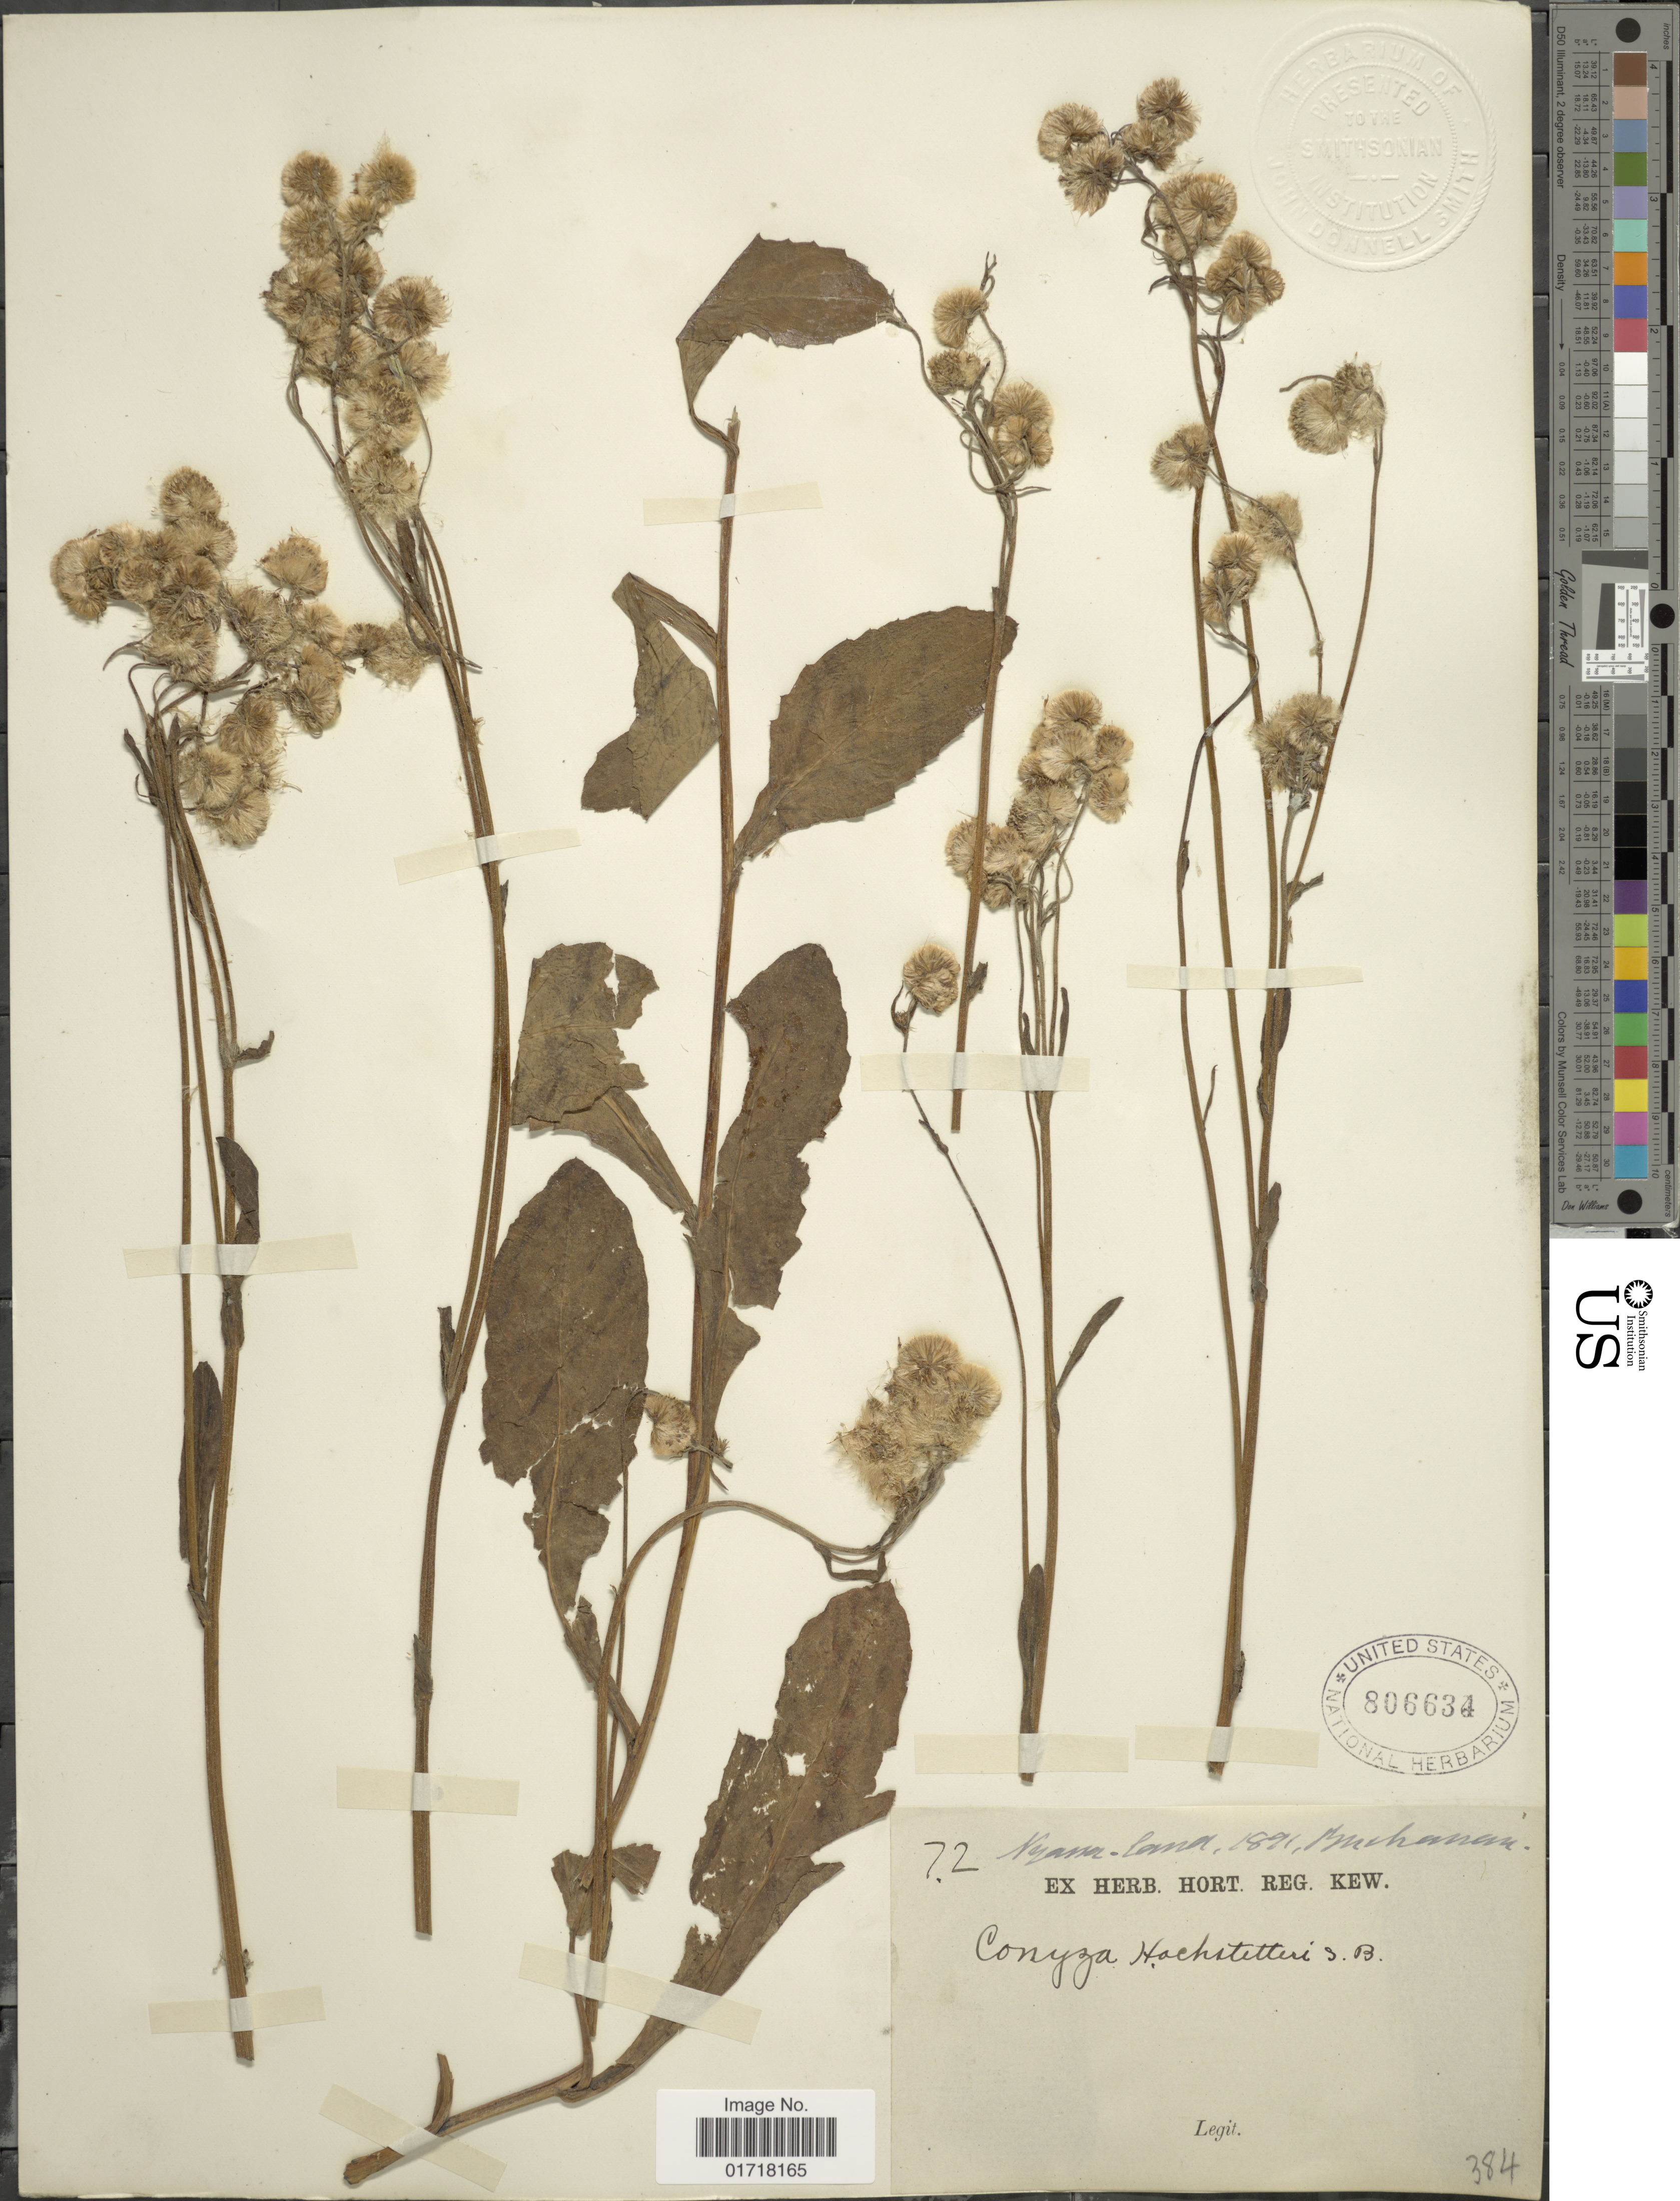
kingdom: Plantae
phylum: Tracheophyta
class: Magnoliopsida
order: Asterales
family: Asteraceae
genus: Conyza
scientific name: Conyza hochstetteri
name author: Sch. Bip. ex A. Rich.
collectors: ex herb. Hort. Reg. Kew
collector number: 72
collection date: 1891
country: Malawi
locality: Nyassaland, Buchanan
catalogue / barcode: US 806634